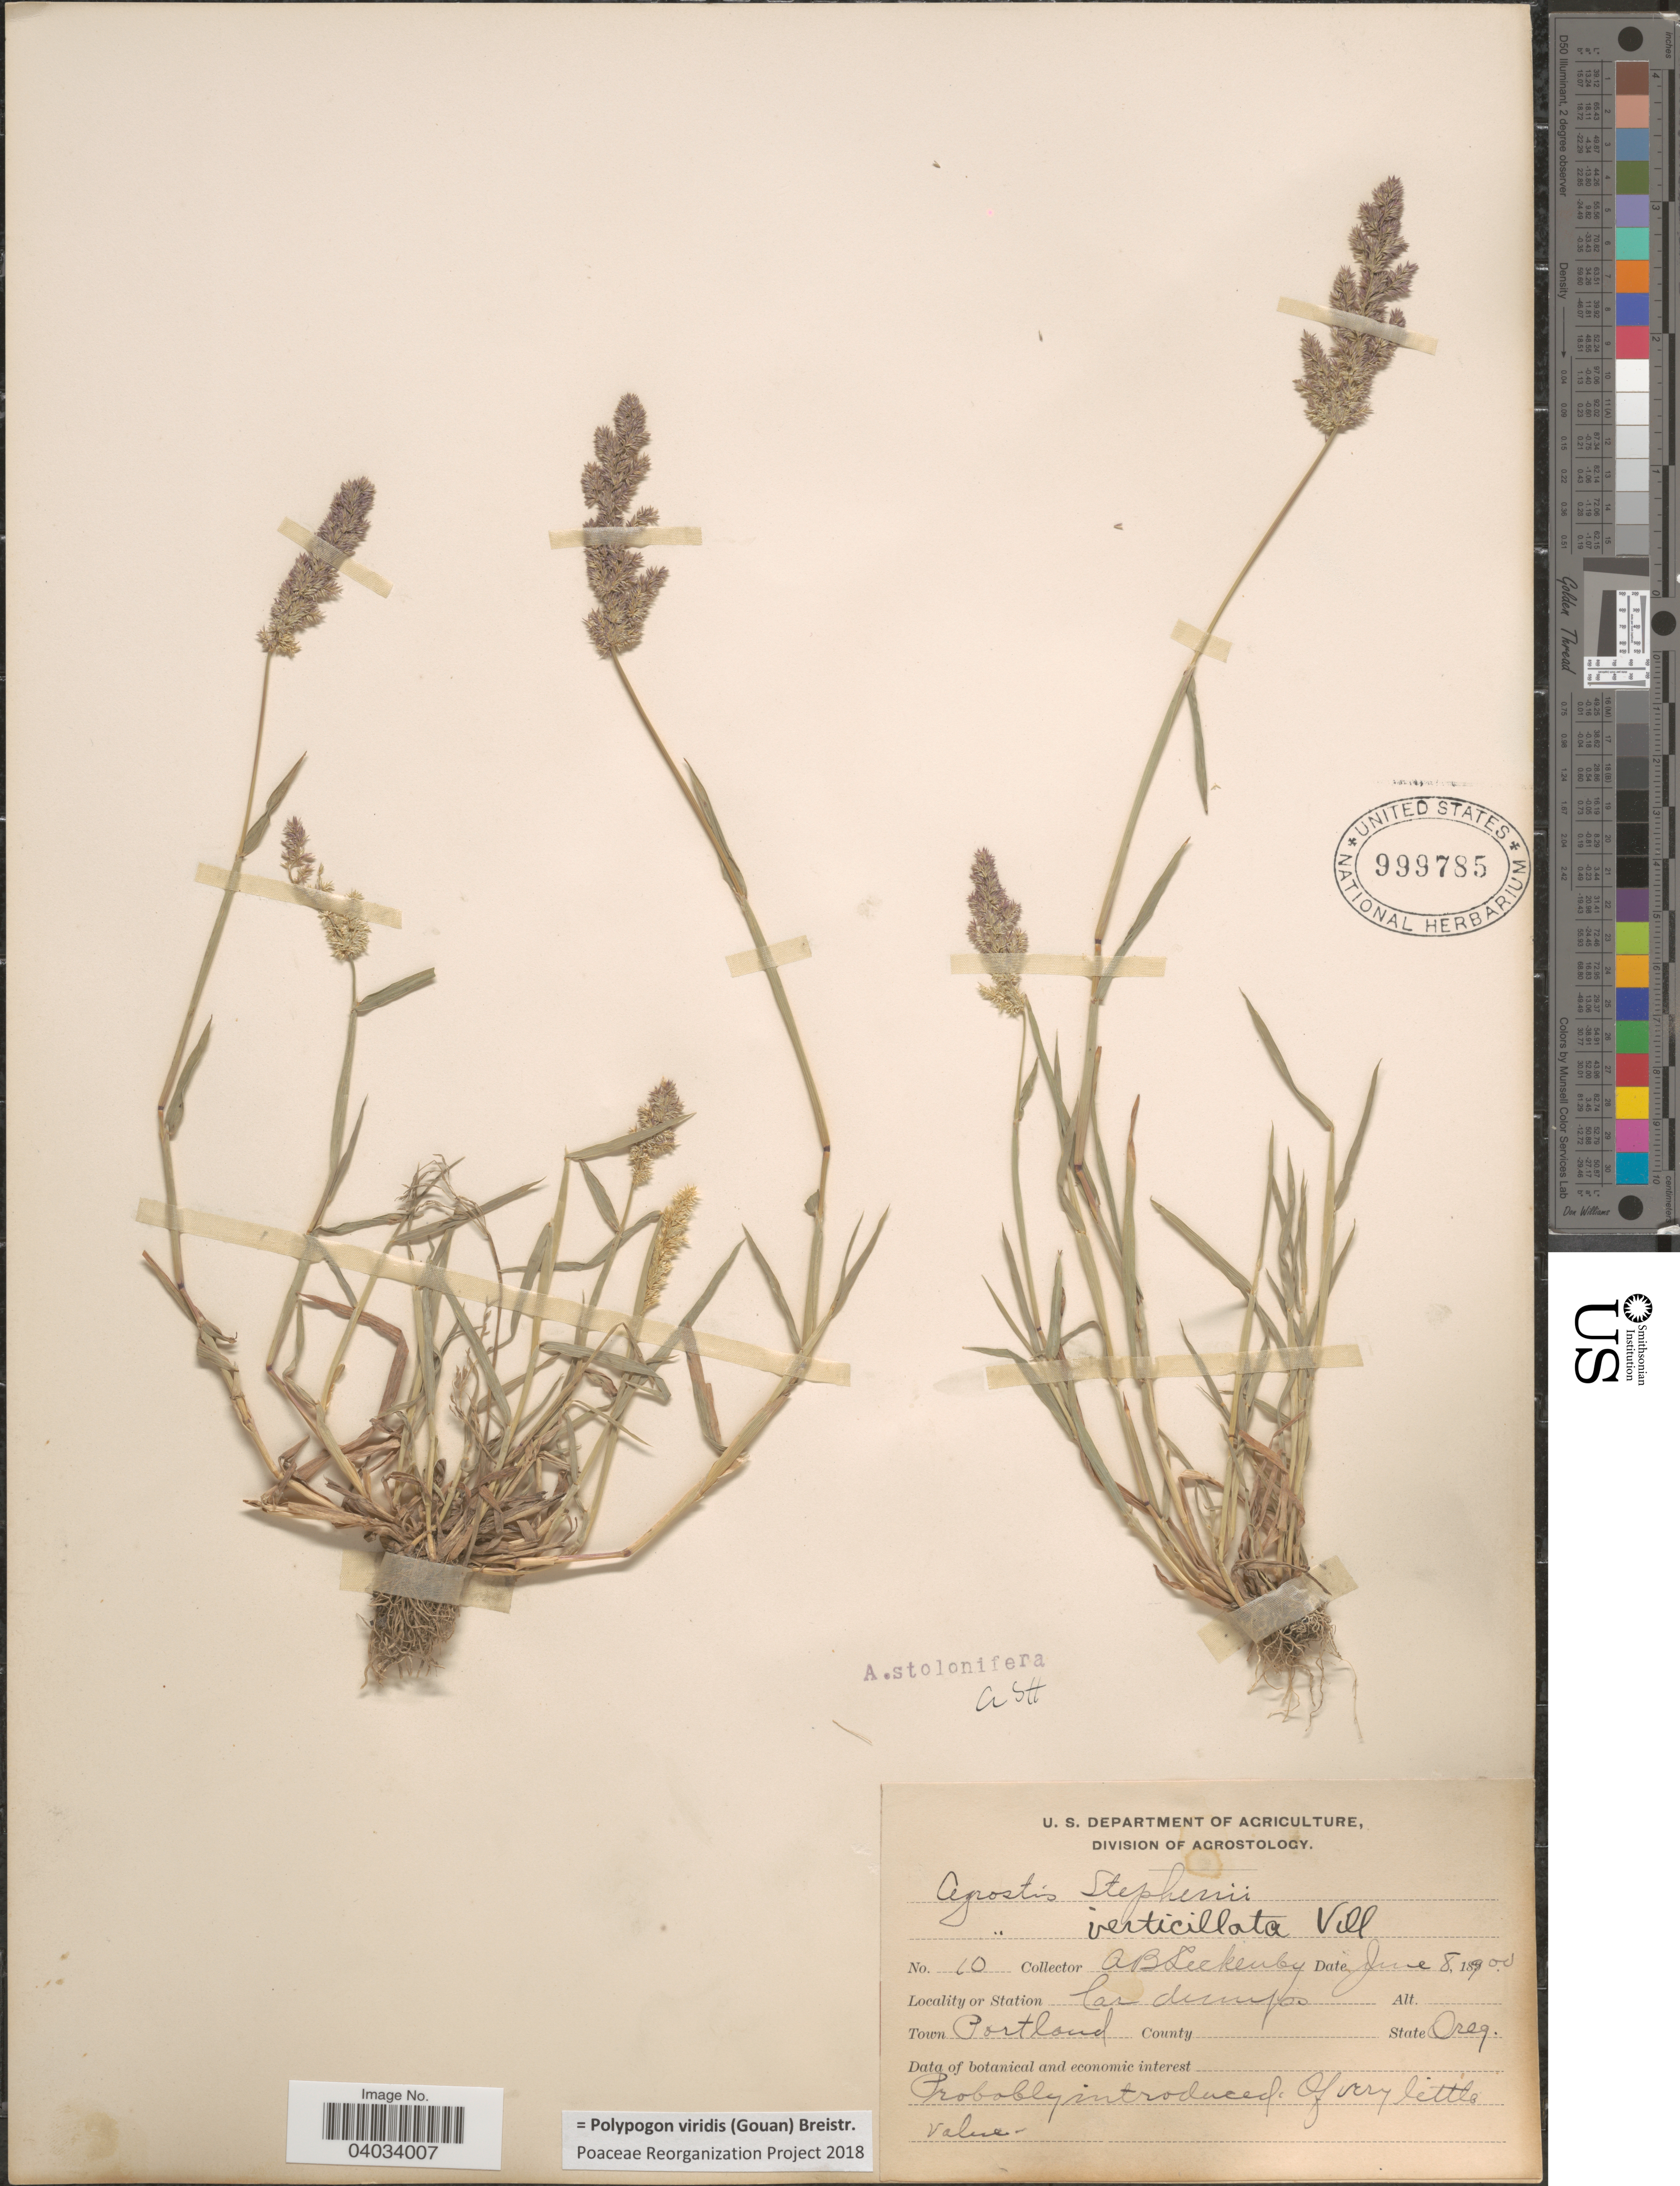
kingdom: Plantae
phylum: Tracheophyta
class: Liliopsida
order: Poales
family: Poaceae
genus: Polypogon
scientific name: Polypogon viridis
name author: (Gouan) Breistroffer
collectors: A. Leckenby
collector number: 10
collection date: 1900-06-08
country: United States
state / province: Oregon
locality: Town Portland.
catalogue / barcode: US 999785